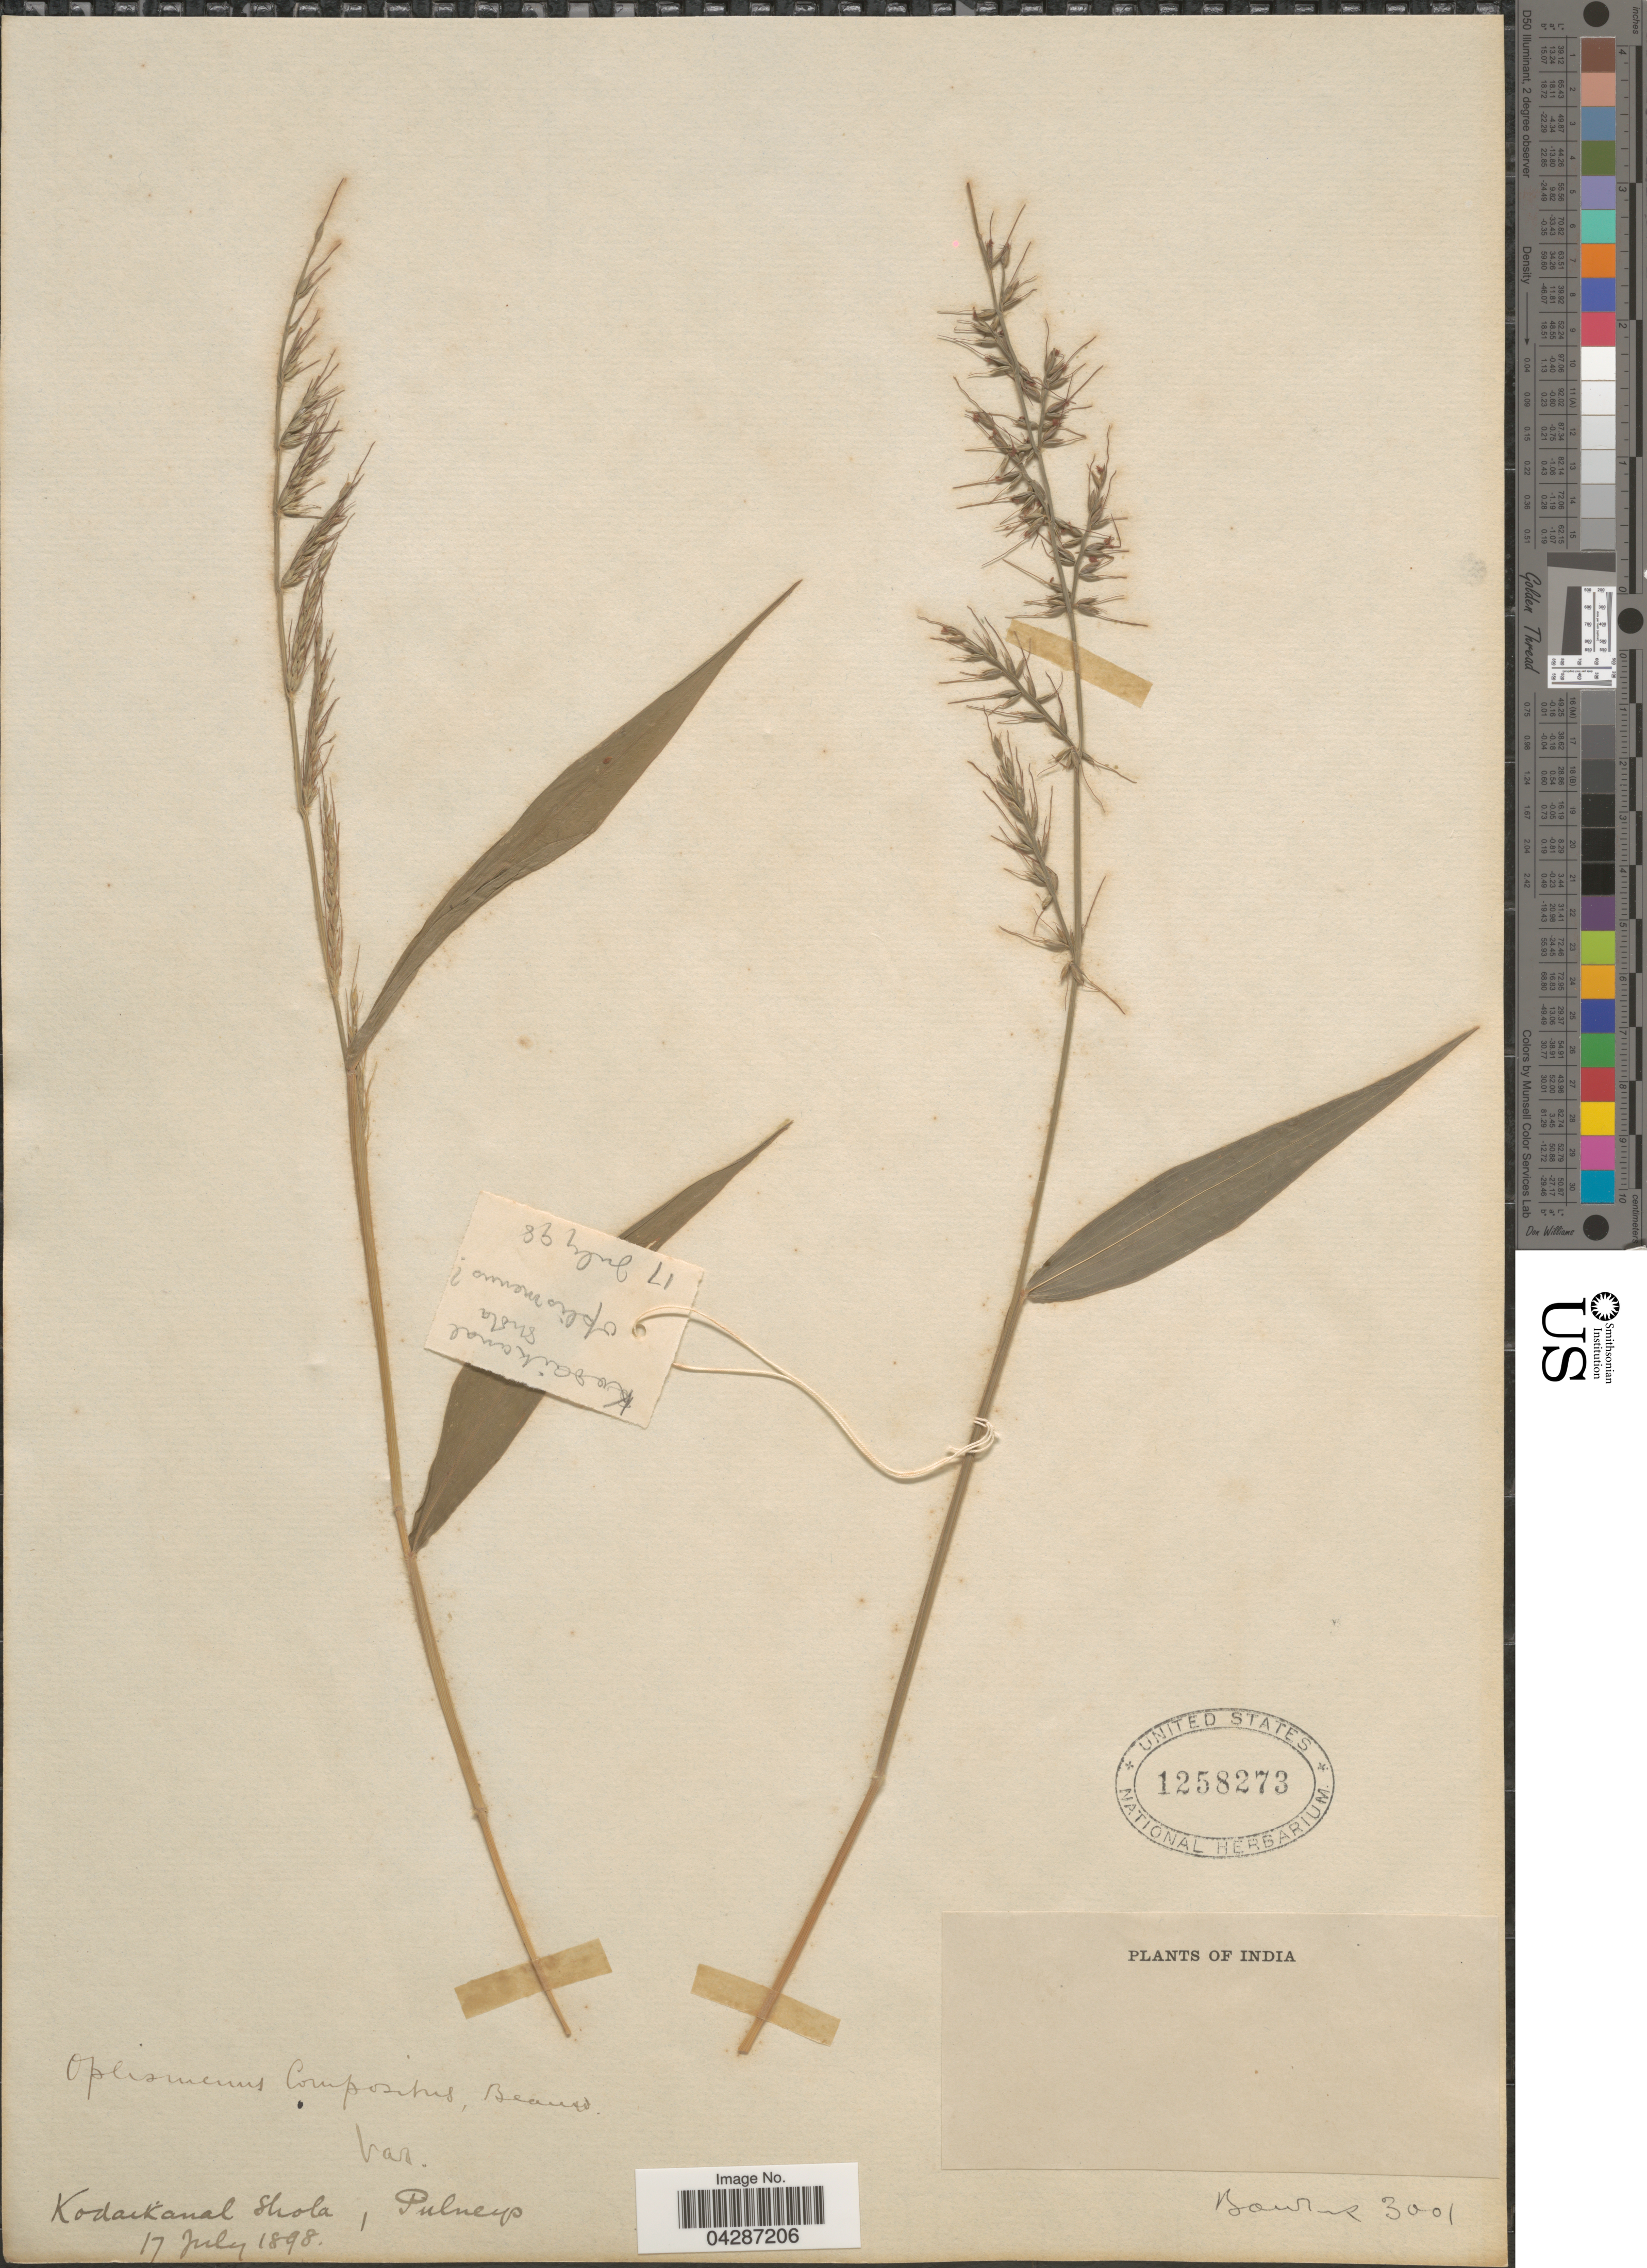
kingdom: Plantae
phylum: Tracheophyta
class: Liliopsida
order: Poales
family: Poaceae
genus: Oplismenus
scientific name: Oplismenus compositus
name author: (L.) P. Beauv.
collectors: Bowles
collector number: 3001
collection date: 1898-07-17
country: India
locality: Kodaikanal Shola, Pulneys.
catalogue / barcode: US 1258273